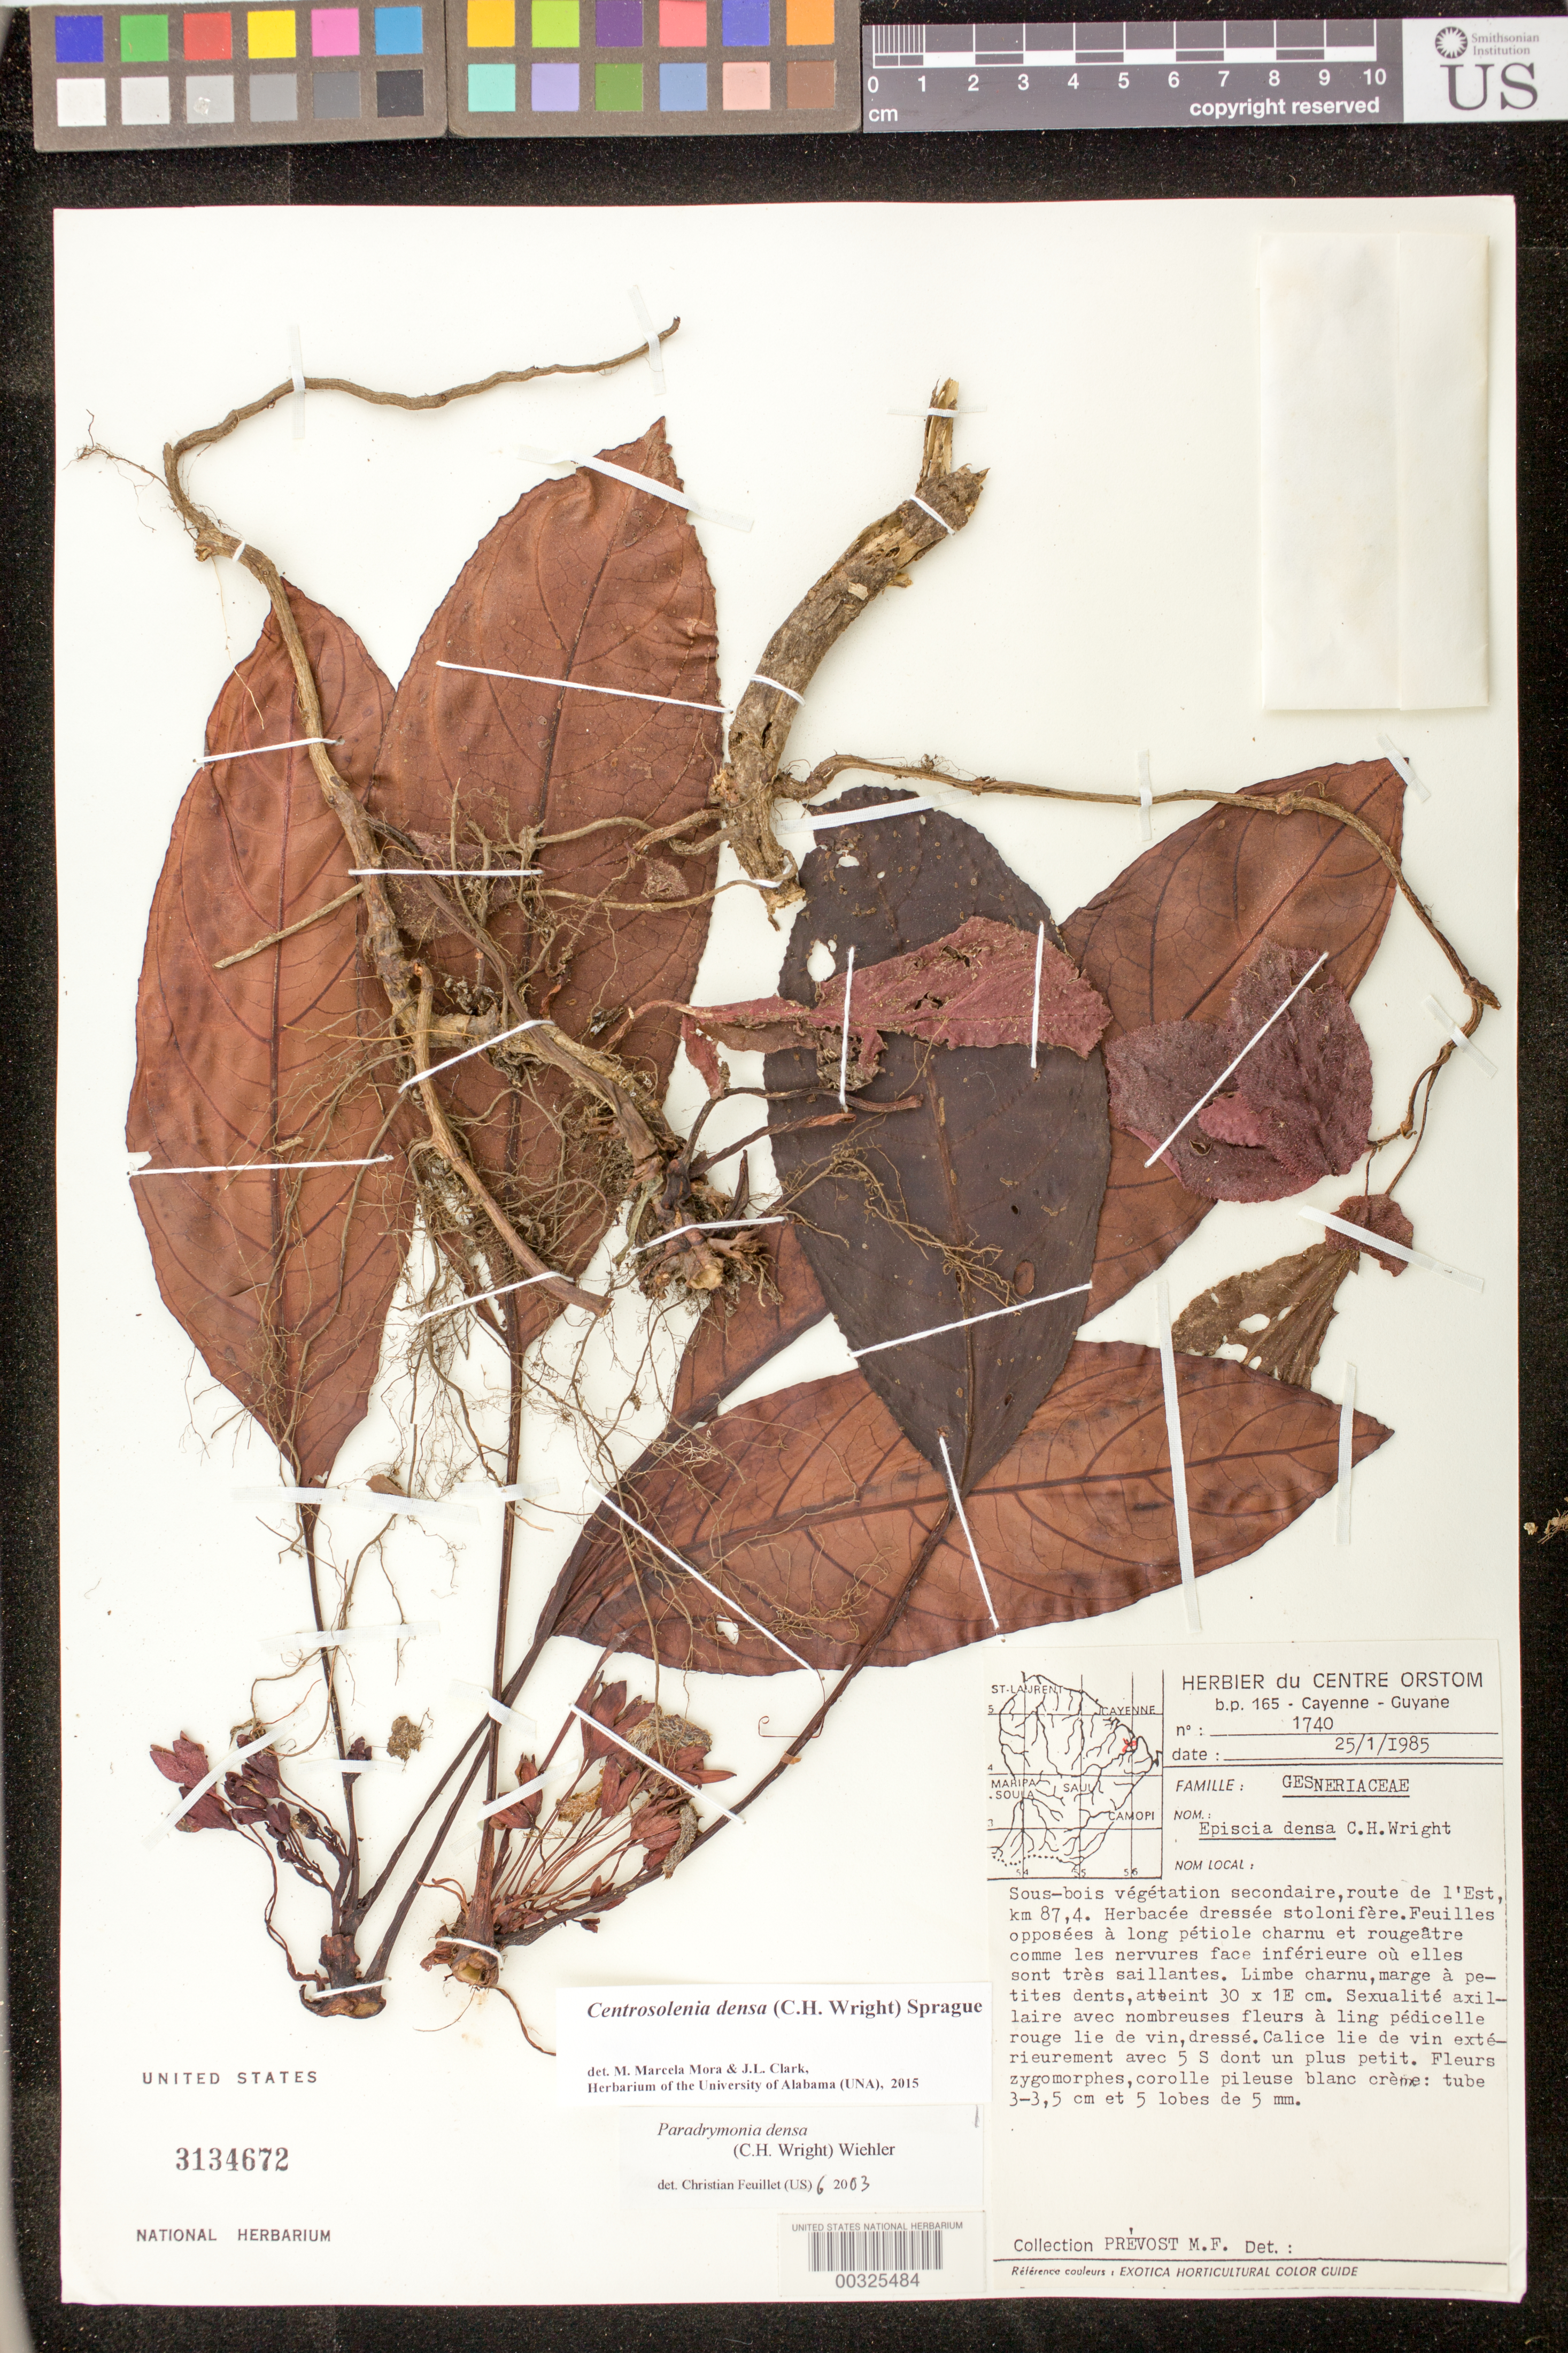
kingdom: Plantae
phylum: Tracheophyta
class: Magnoliopsida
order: Lamiales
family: Gesneriaceae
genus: Centrosolenia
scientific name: Centrosolenia densa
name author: (C.H. Wright) Sprague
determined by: Mora, M. M.; Clark, J. L.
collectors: M.-F. Prévost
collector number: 1740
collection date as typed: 25 Jan 1985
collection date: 1985-01-25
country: French Guiana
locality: Rte. de l'Est, km 87.4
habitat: Sous-bois vegetation secondaire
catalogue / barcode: US 3134672